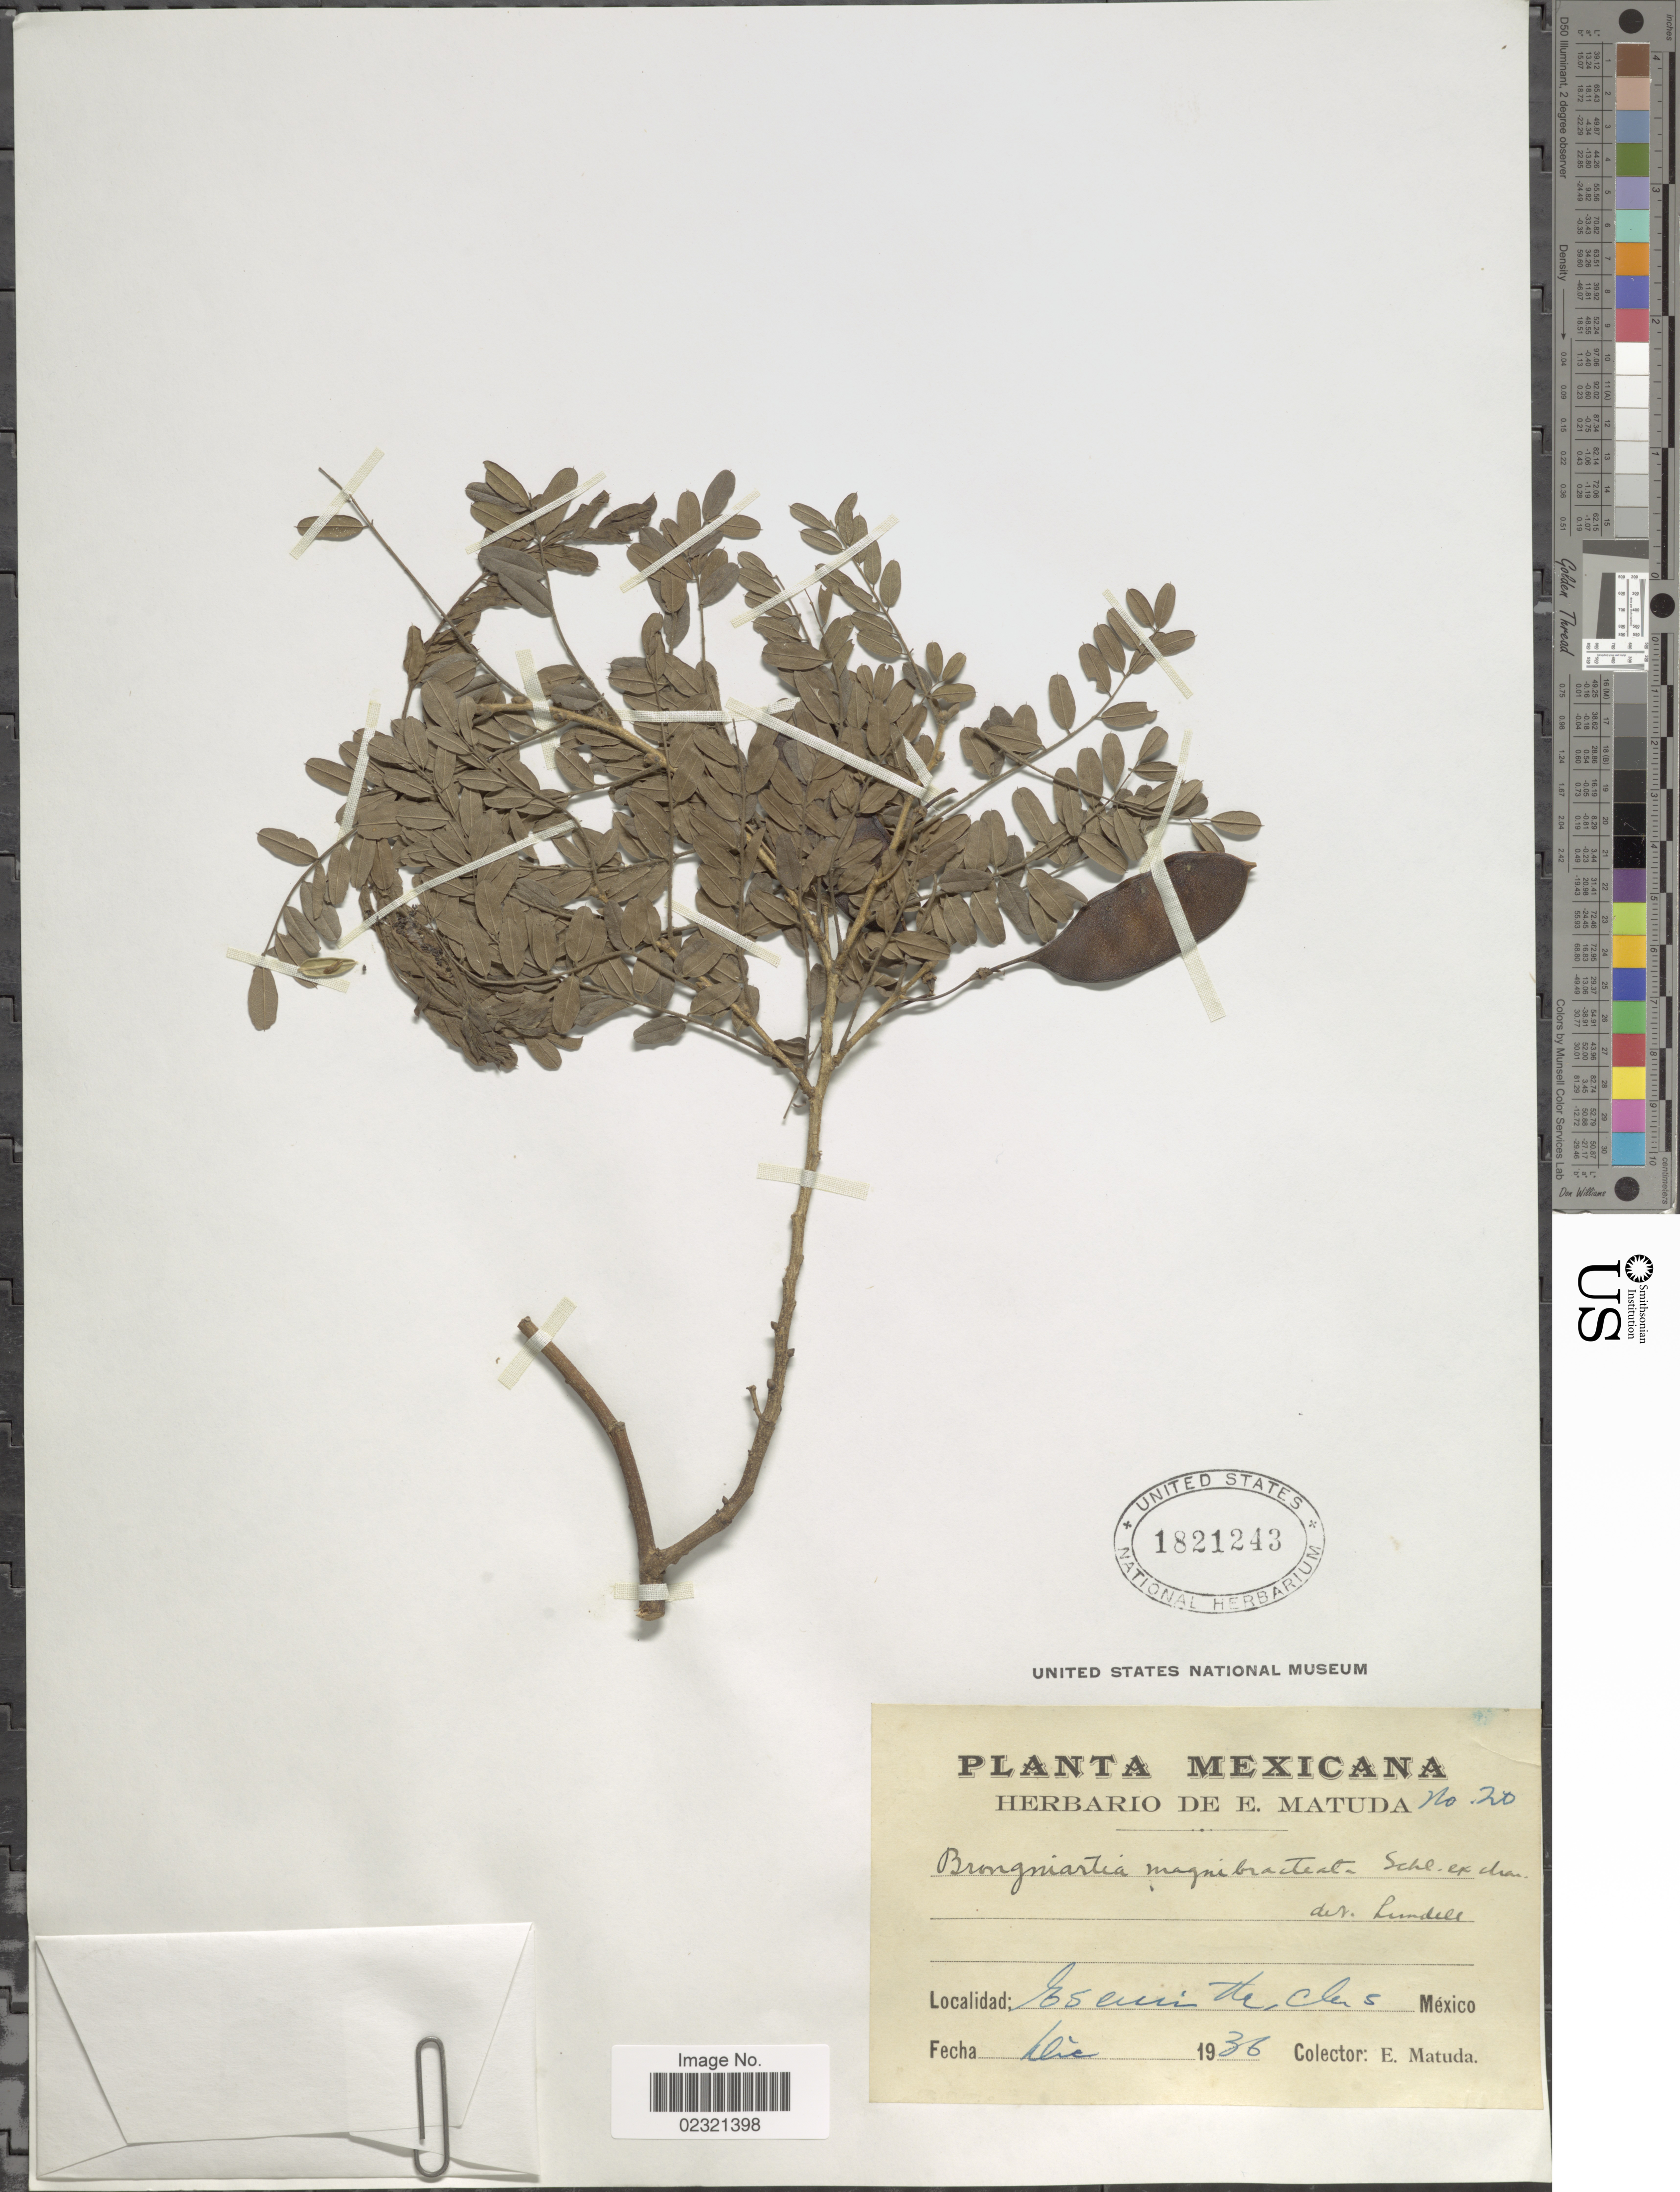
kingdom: Plantae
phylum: Tracheophyta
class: Magnoliopsida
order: Fabales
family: Fabaceae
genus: Brongniartia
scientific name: Brongniartia magnibracteata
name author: Schltdl.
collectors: E. Matuda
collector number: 20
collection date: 1936-12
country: Mexico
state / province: Chiapas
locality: Escuintla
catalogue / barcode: US 1821243